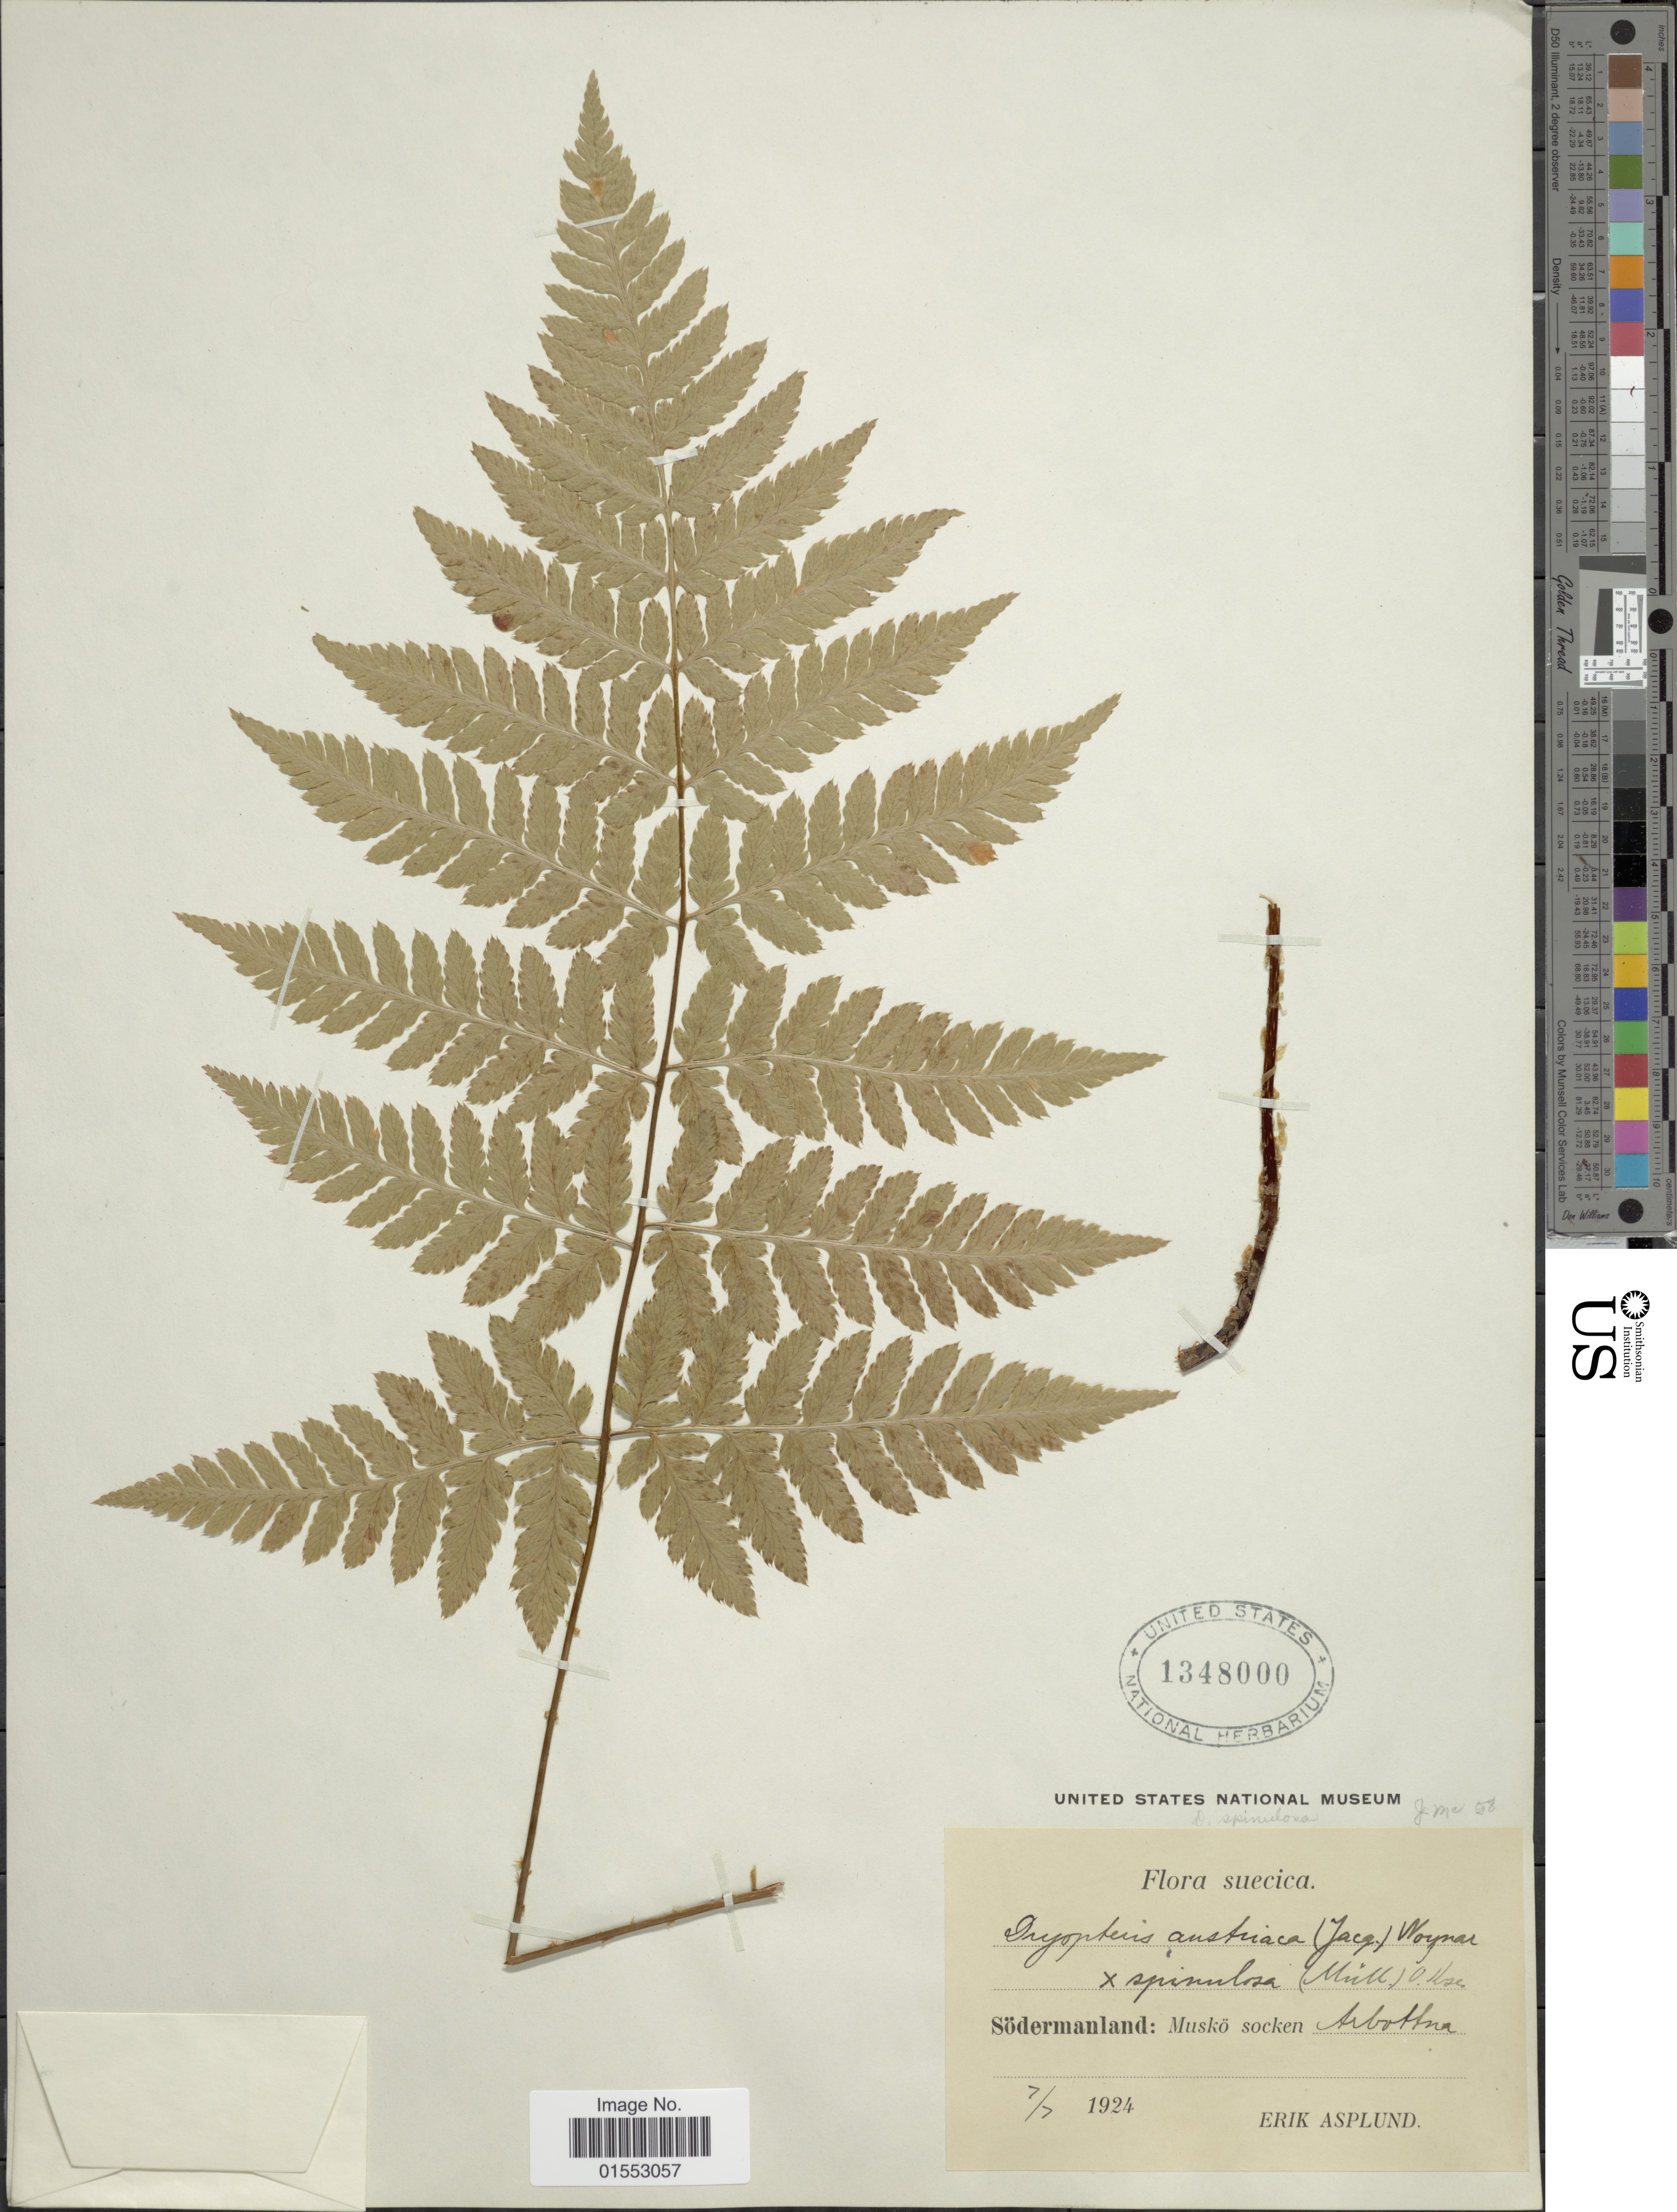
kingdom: Plantae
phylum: Tracheophyta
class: Polypodiopsida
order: Polypodiales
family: Dryopteridaceae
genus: Dryopteris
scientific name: Dryopteris carthusiana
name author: (Villars) H.P. Fuchs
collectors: E. Asplund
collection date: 1924-07-07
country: Sweden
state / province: Stockholm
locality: Muskö socken, Arbottna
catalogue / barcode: US 1348000